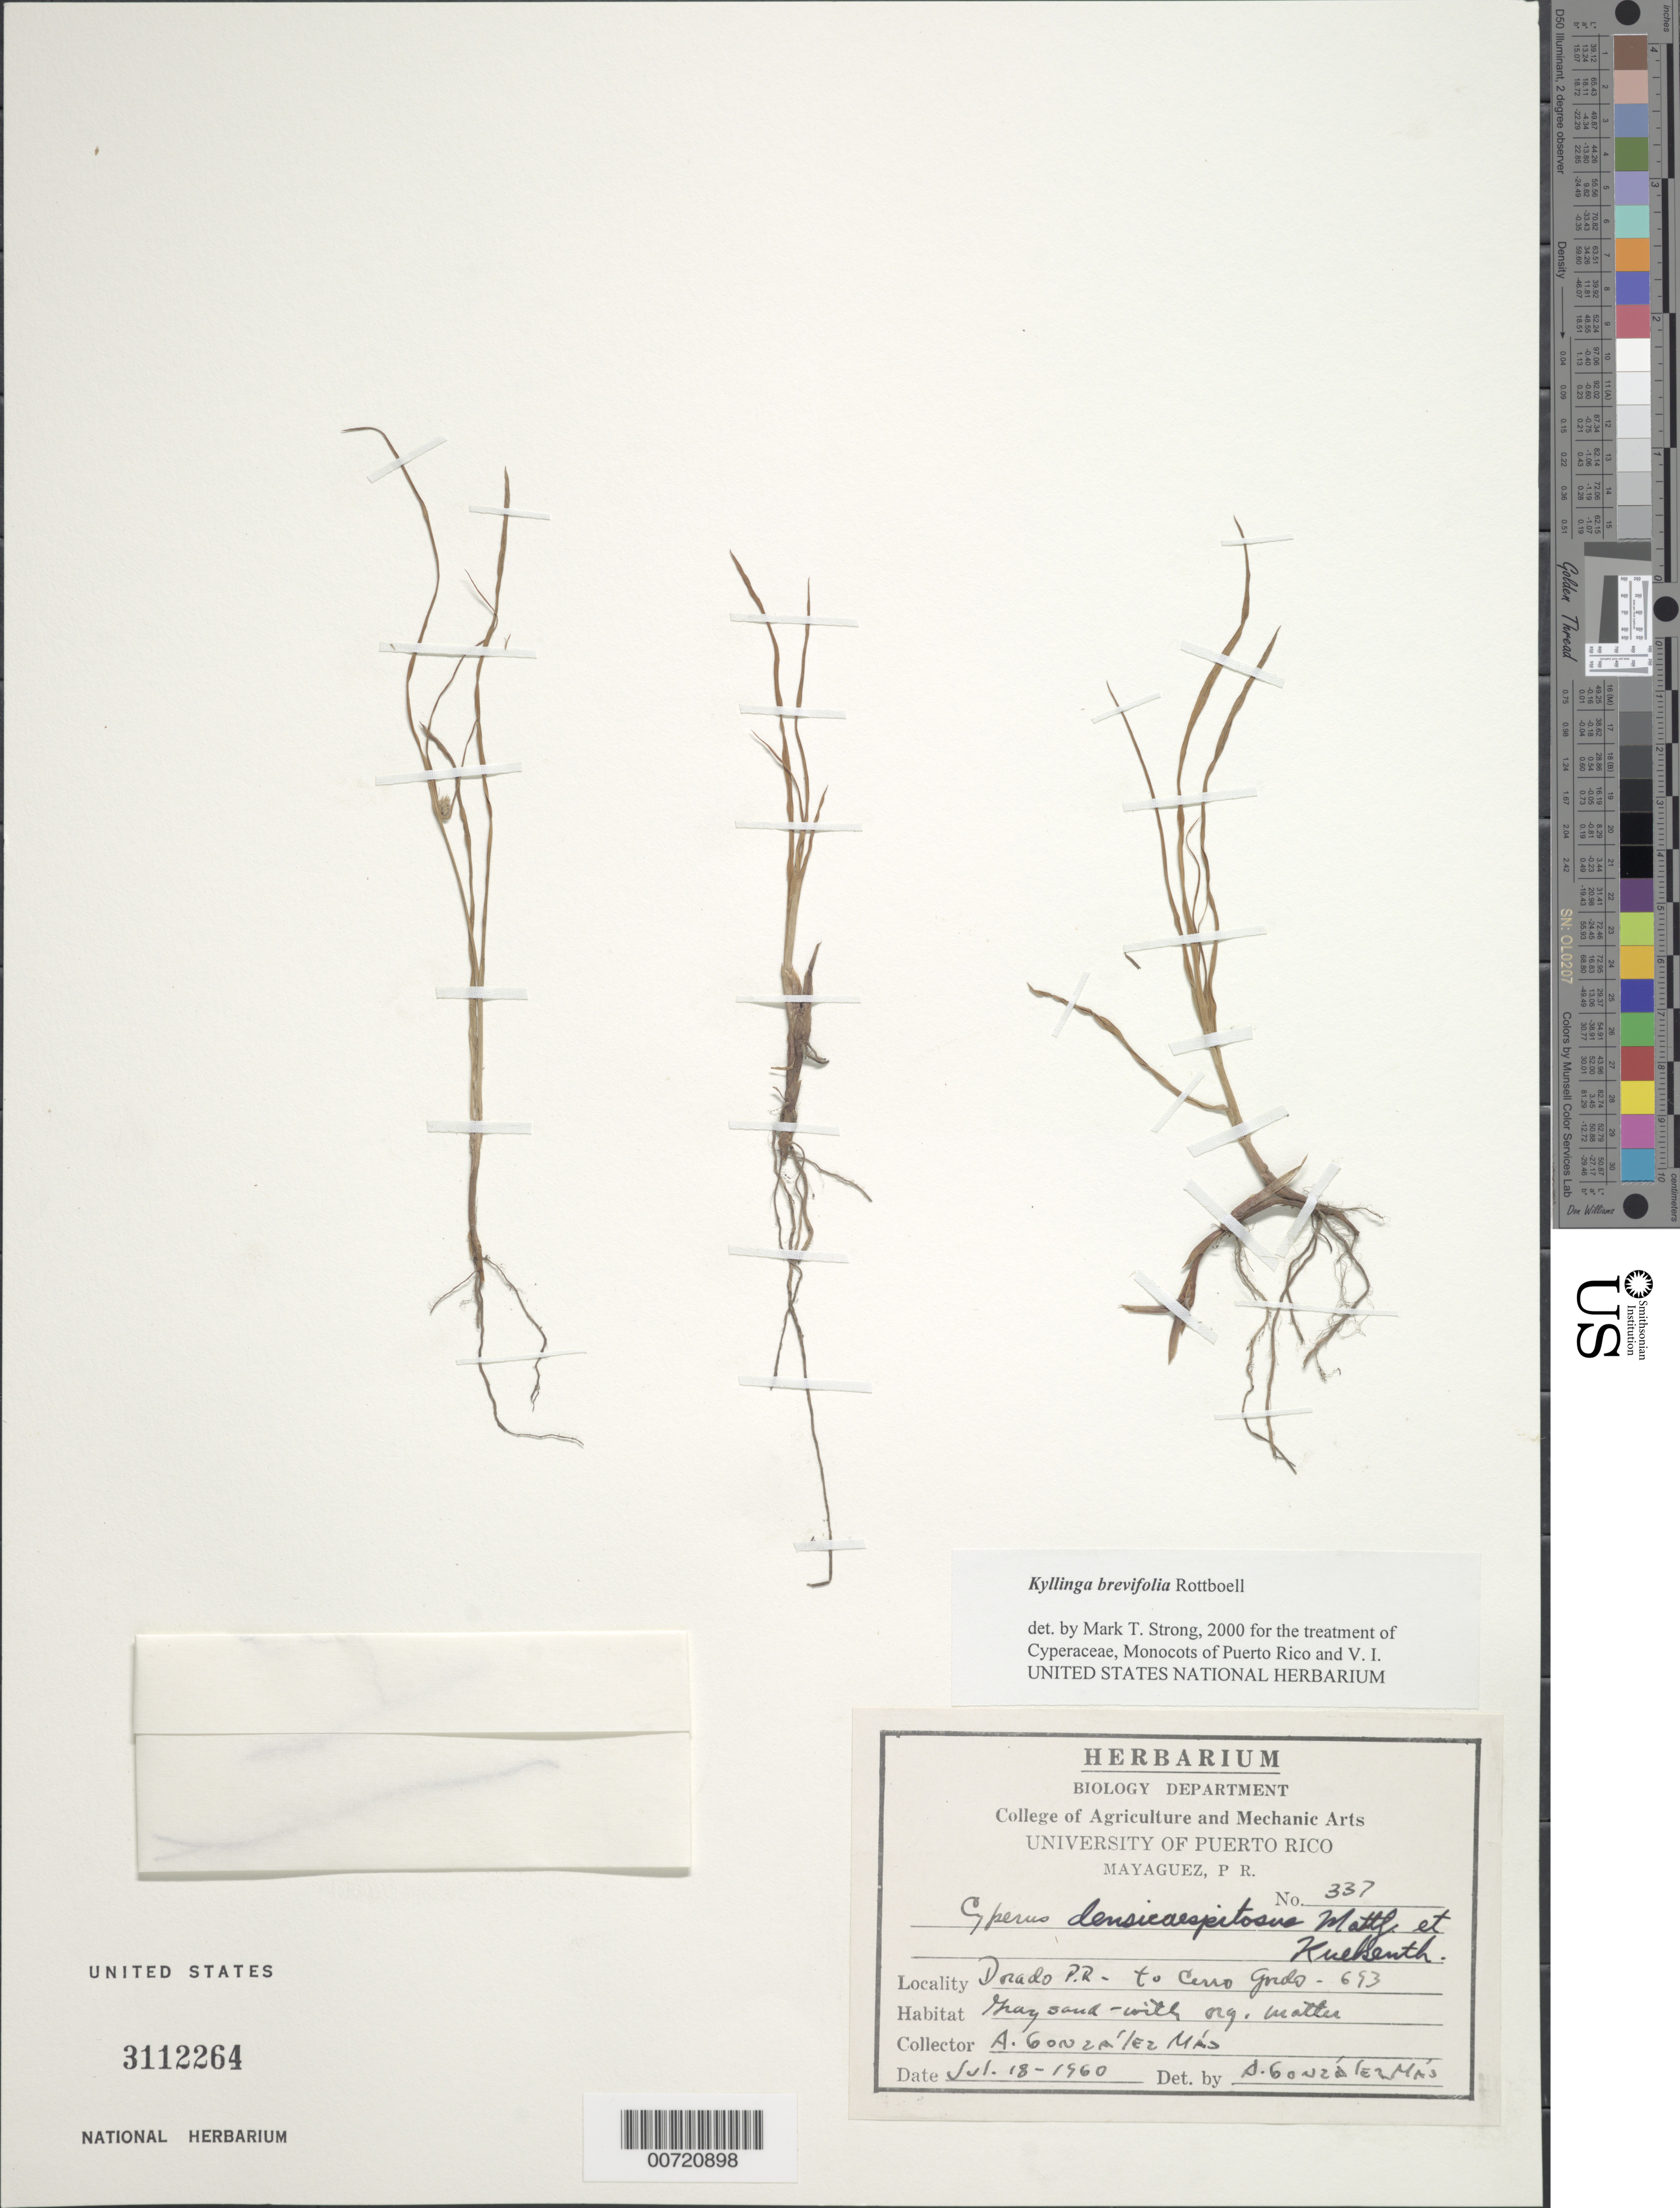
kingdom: Plantae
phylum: Tracheophyta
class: Liliopsida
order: Poales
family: Cyperaceae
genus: Cyperus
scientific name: Cyperus brevifolius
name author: (Rottb.) Hassk.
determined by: Strong, M. T., (US), Smithsonian Institution - National Museum of Natural History (UNITED STATES)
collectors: A. González Más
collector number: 337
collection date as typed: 18 Jul 1960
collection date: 1960-07-18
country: Puerto Rico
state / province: Dorado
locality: Dorado: Rd. 693 to Cerro Gordo.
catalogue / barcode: US 3112264